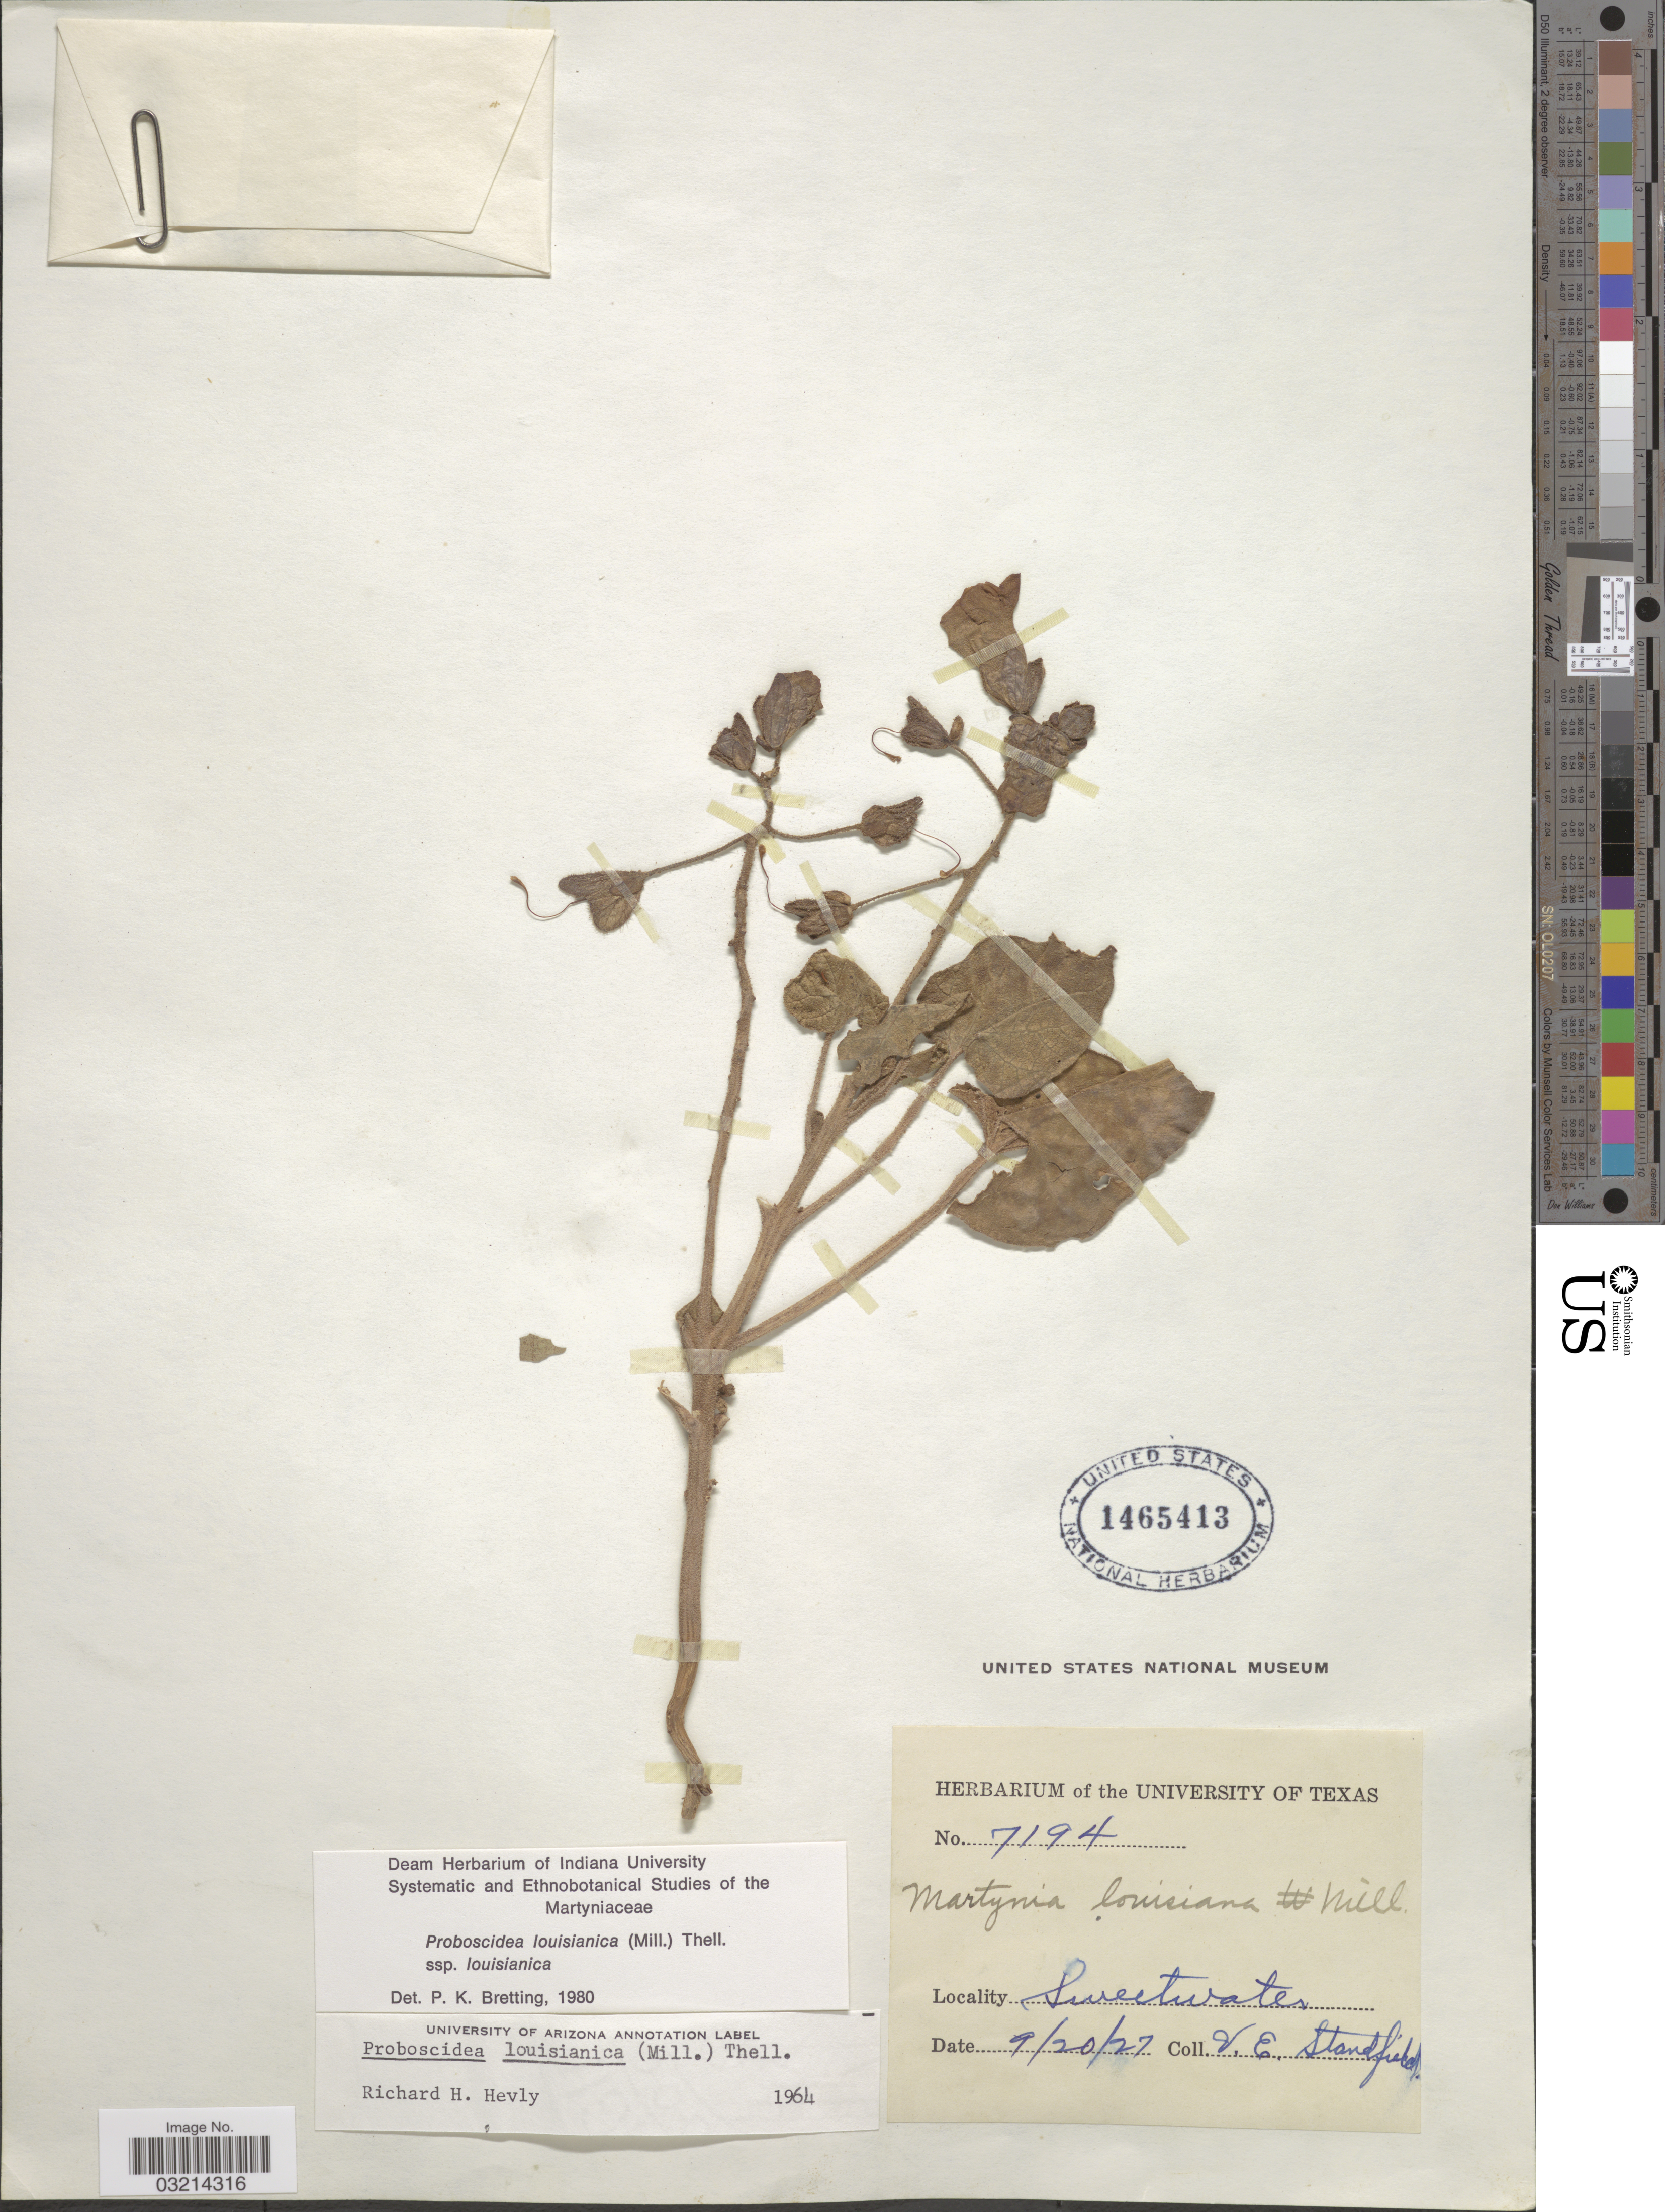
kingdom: Plantae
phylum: Tracheophyta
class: Magnoliopsida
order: Lamiales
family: Martyniaceae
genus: Proboscidea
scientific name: Proboscidea louisianica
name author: Thell.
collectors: V. Standfield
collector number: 7194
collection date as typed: Transcribed d/m/y: 20/9/27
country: United States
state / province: Texas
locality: Sweetwater.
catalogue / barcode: US 1465413